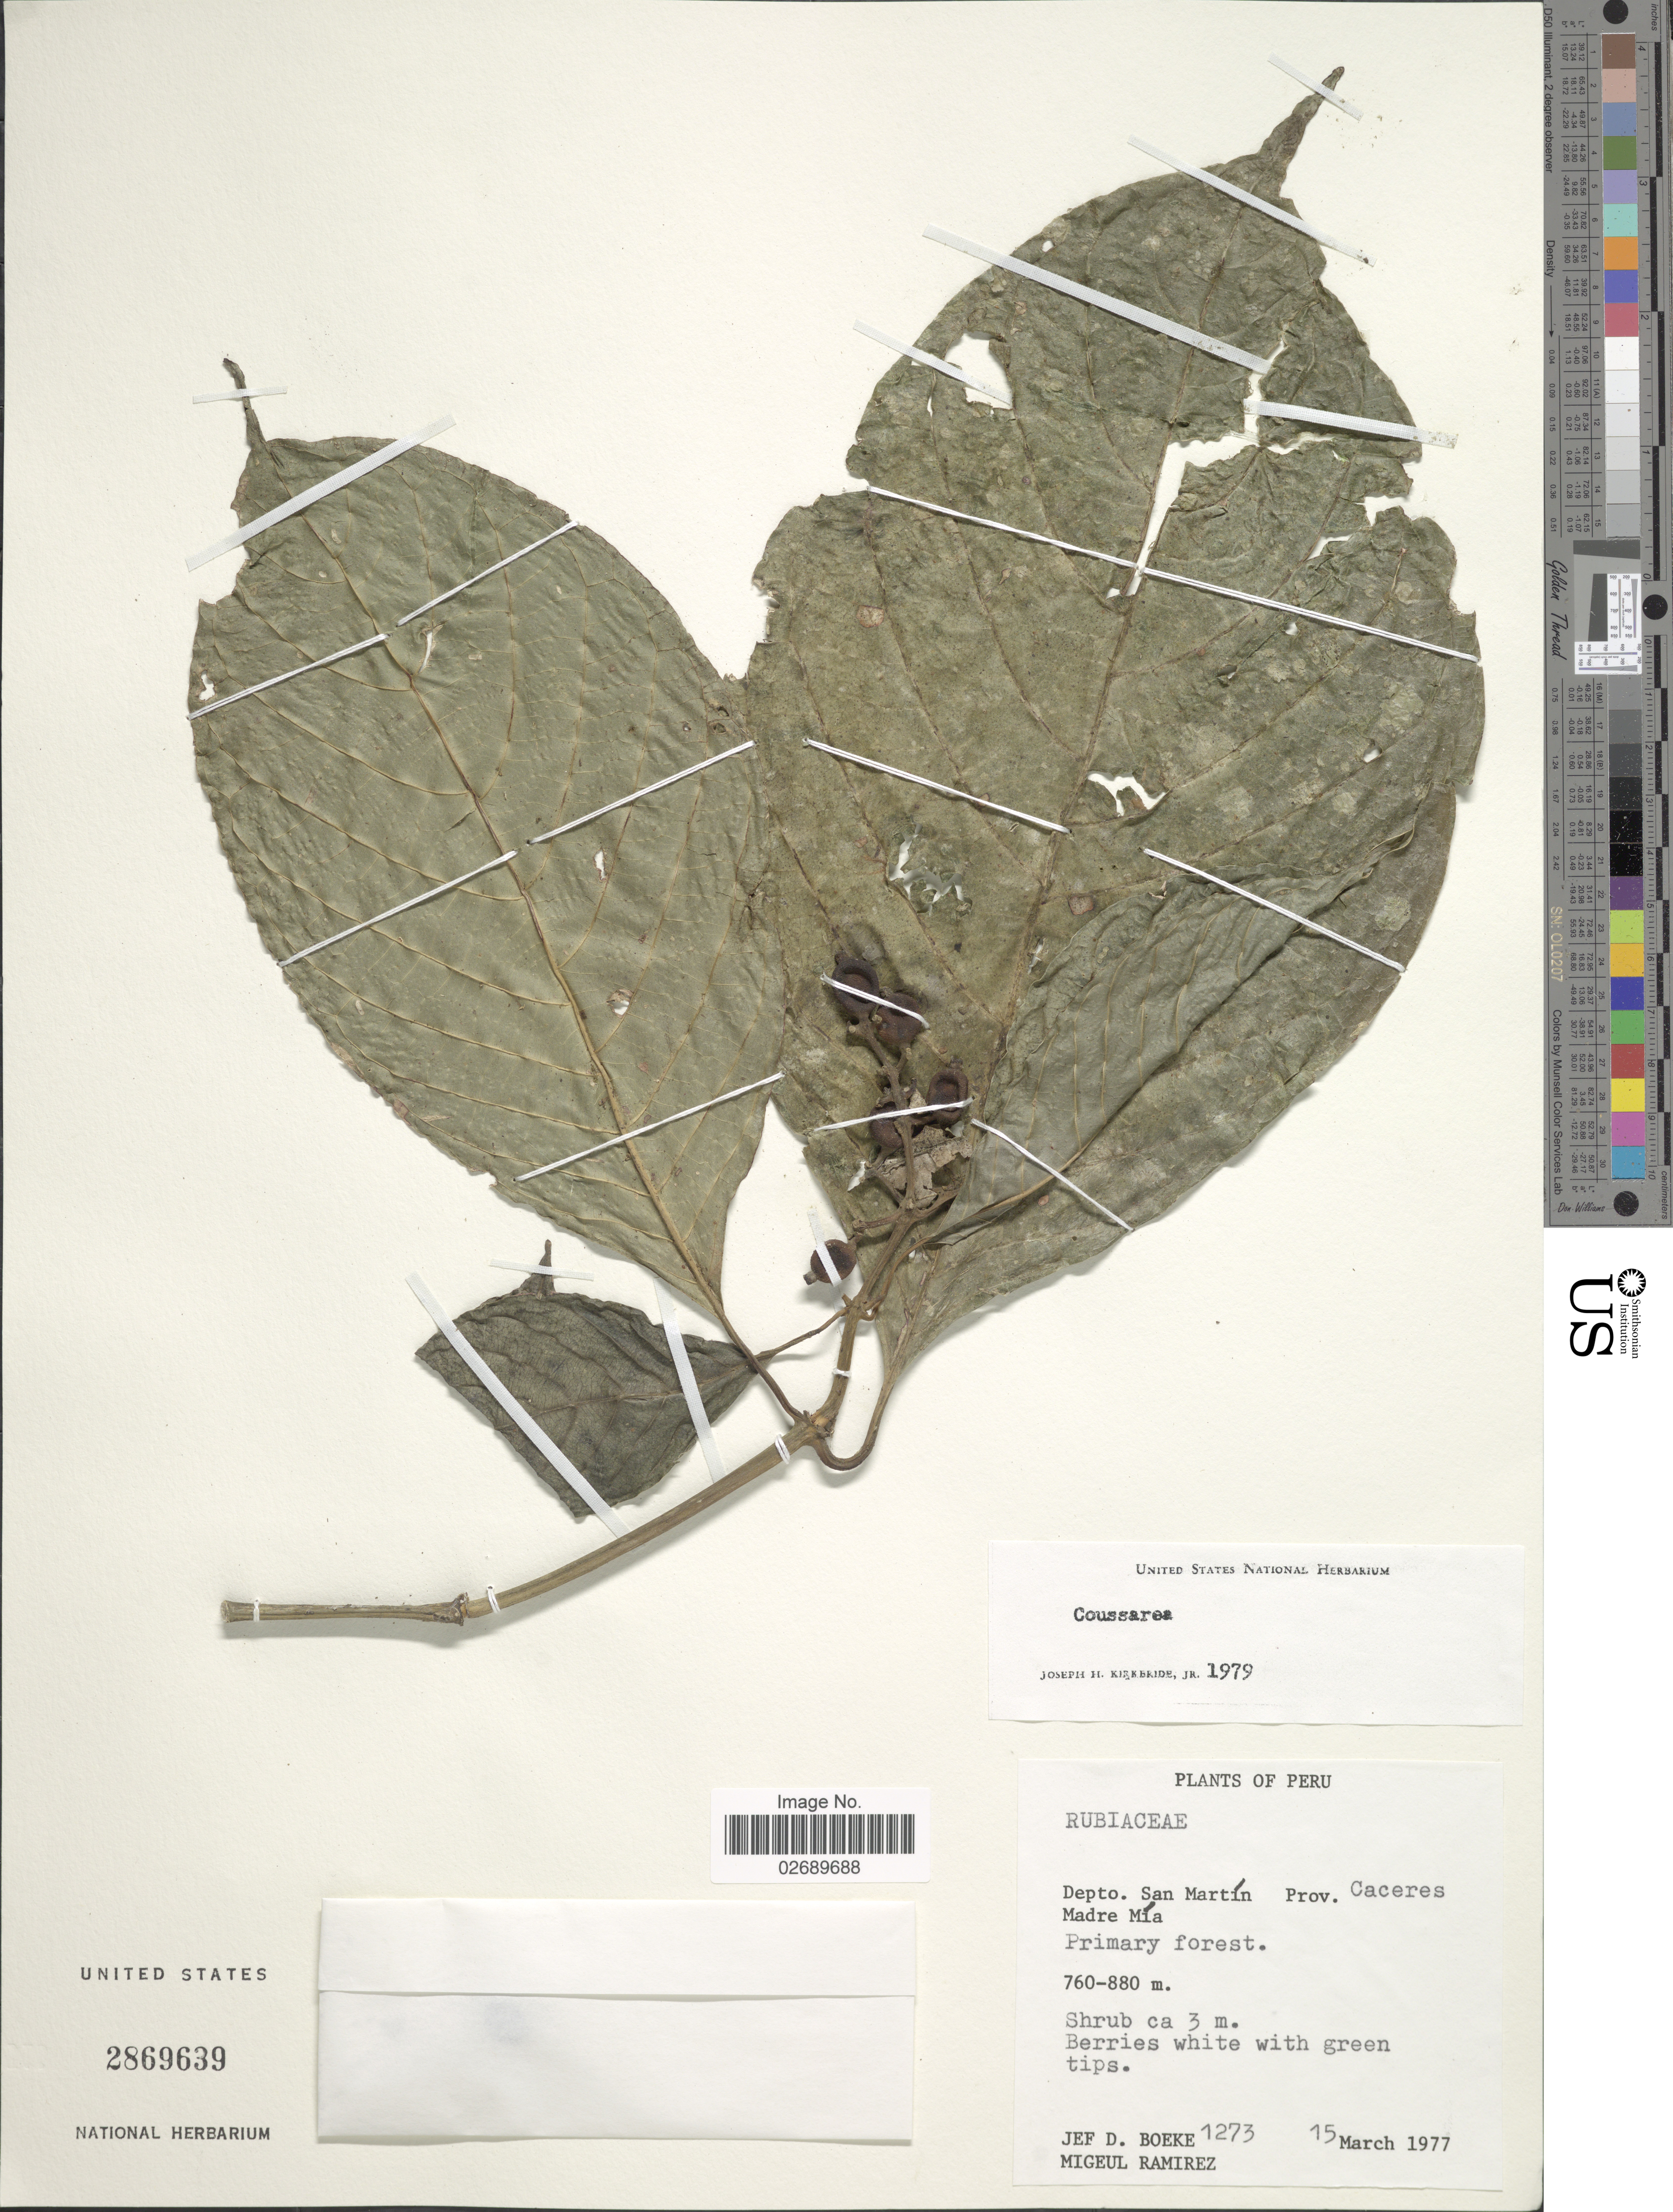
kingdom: Plantae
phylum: Tracheophyta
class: Magnoliopsida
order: Gentianales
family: Rubiaceae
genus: Coussarea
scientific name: Coussarea sp.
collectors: J. Boeke & M. Ramirez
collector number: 1273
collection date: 1977-03-15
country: Peru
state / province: San Martín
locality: Prov. Caceres. Madre Mia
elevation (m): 760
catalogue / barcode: US 2869639